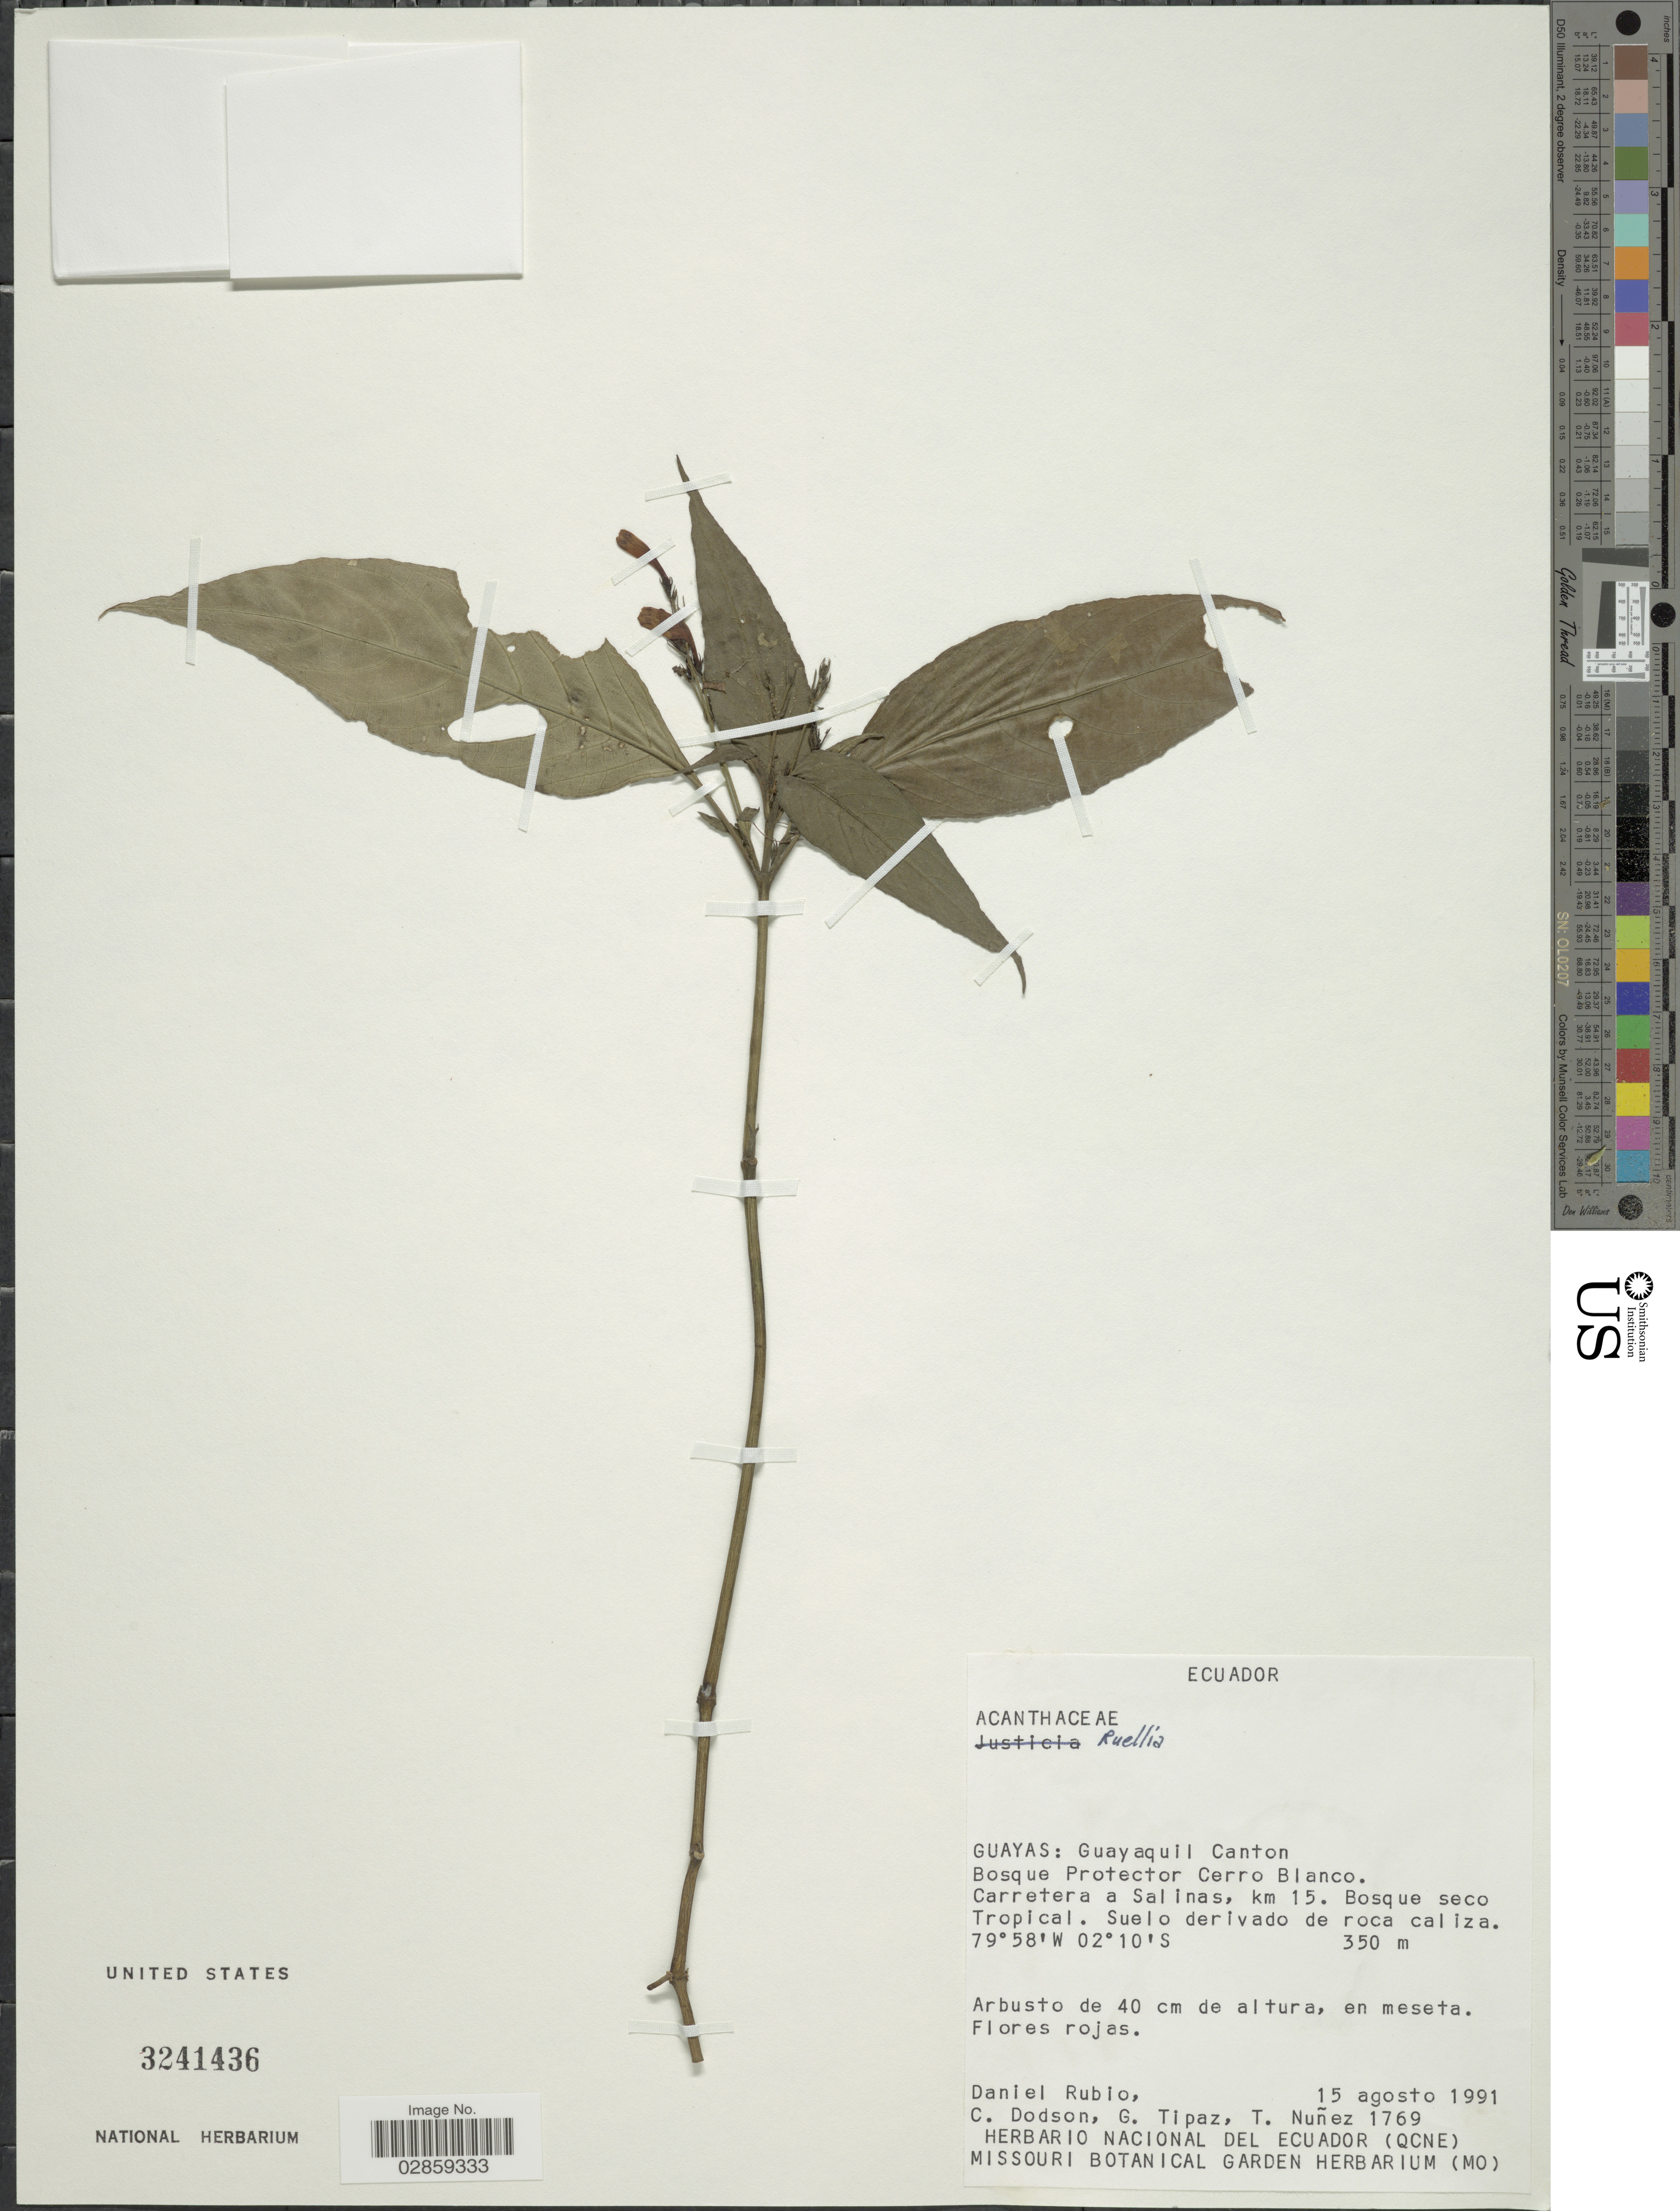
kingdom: Plantae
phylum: Tracheophyta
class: Magnoliopsida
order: Lamiales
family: Acanthaceae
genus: Ruellia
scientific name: Ruellia brevifolia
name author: (Pohl) C. Ezcurra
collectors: D. Rubio, C. Dodson, G. Tipaz & T. Núñez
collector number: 1769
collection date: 1991-08-15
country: Ecuador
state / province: Guayas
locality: Guayaquil Canton, Bosque Protector Cerro Blanco. Carretera a Salinas, km 15.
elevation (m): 350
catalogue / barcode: US 3241436